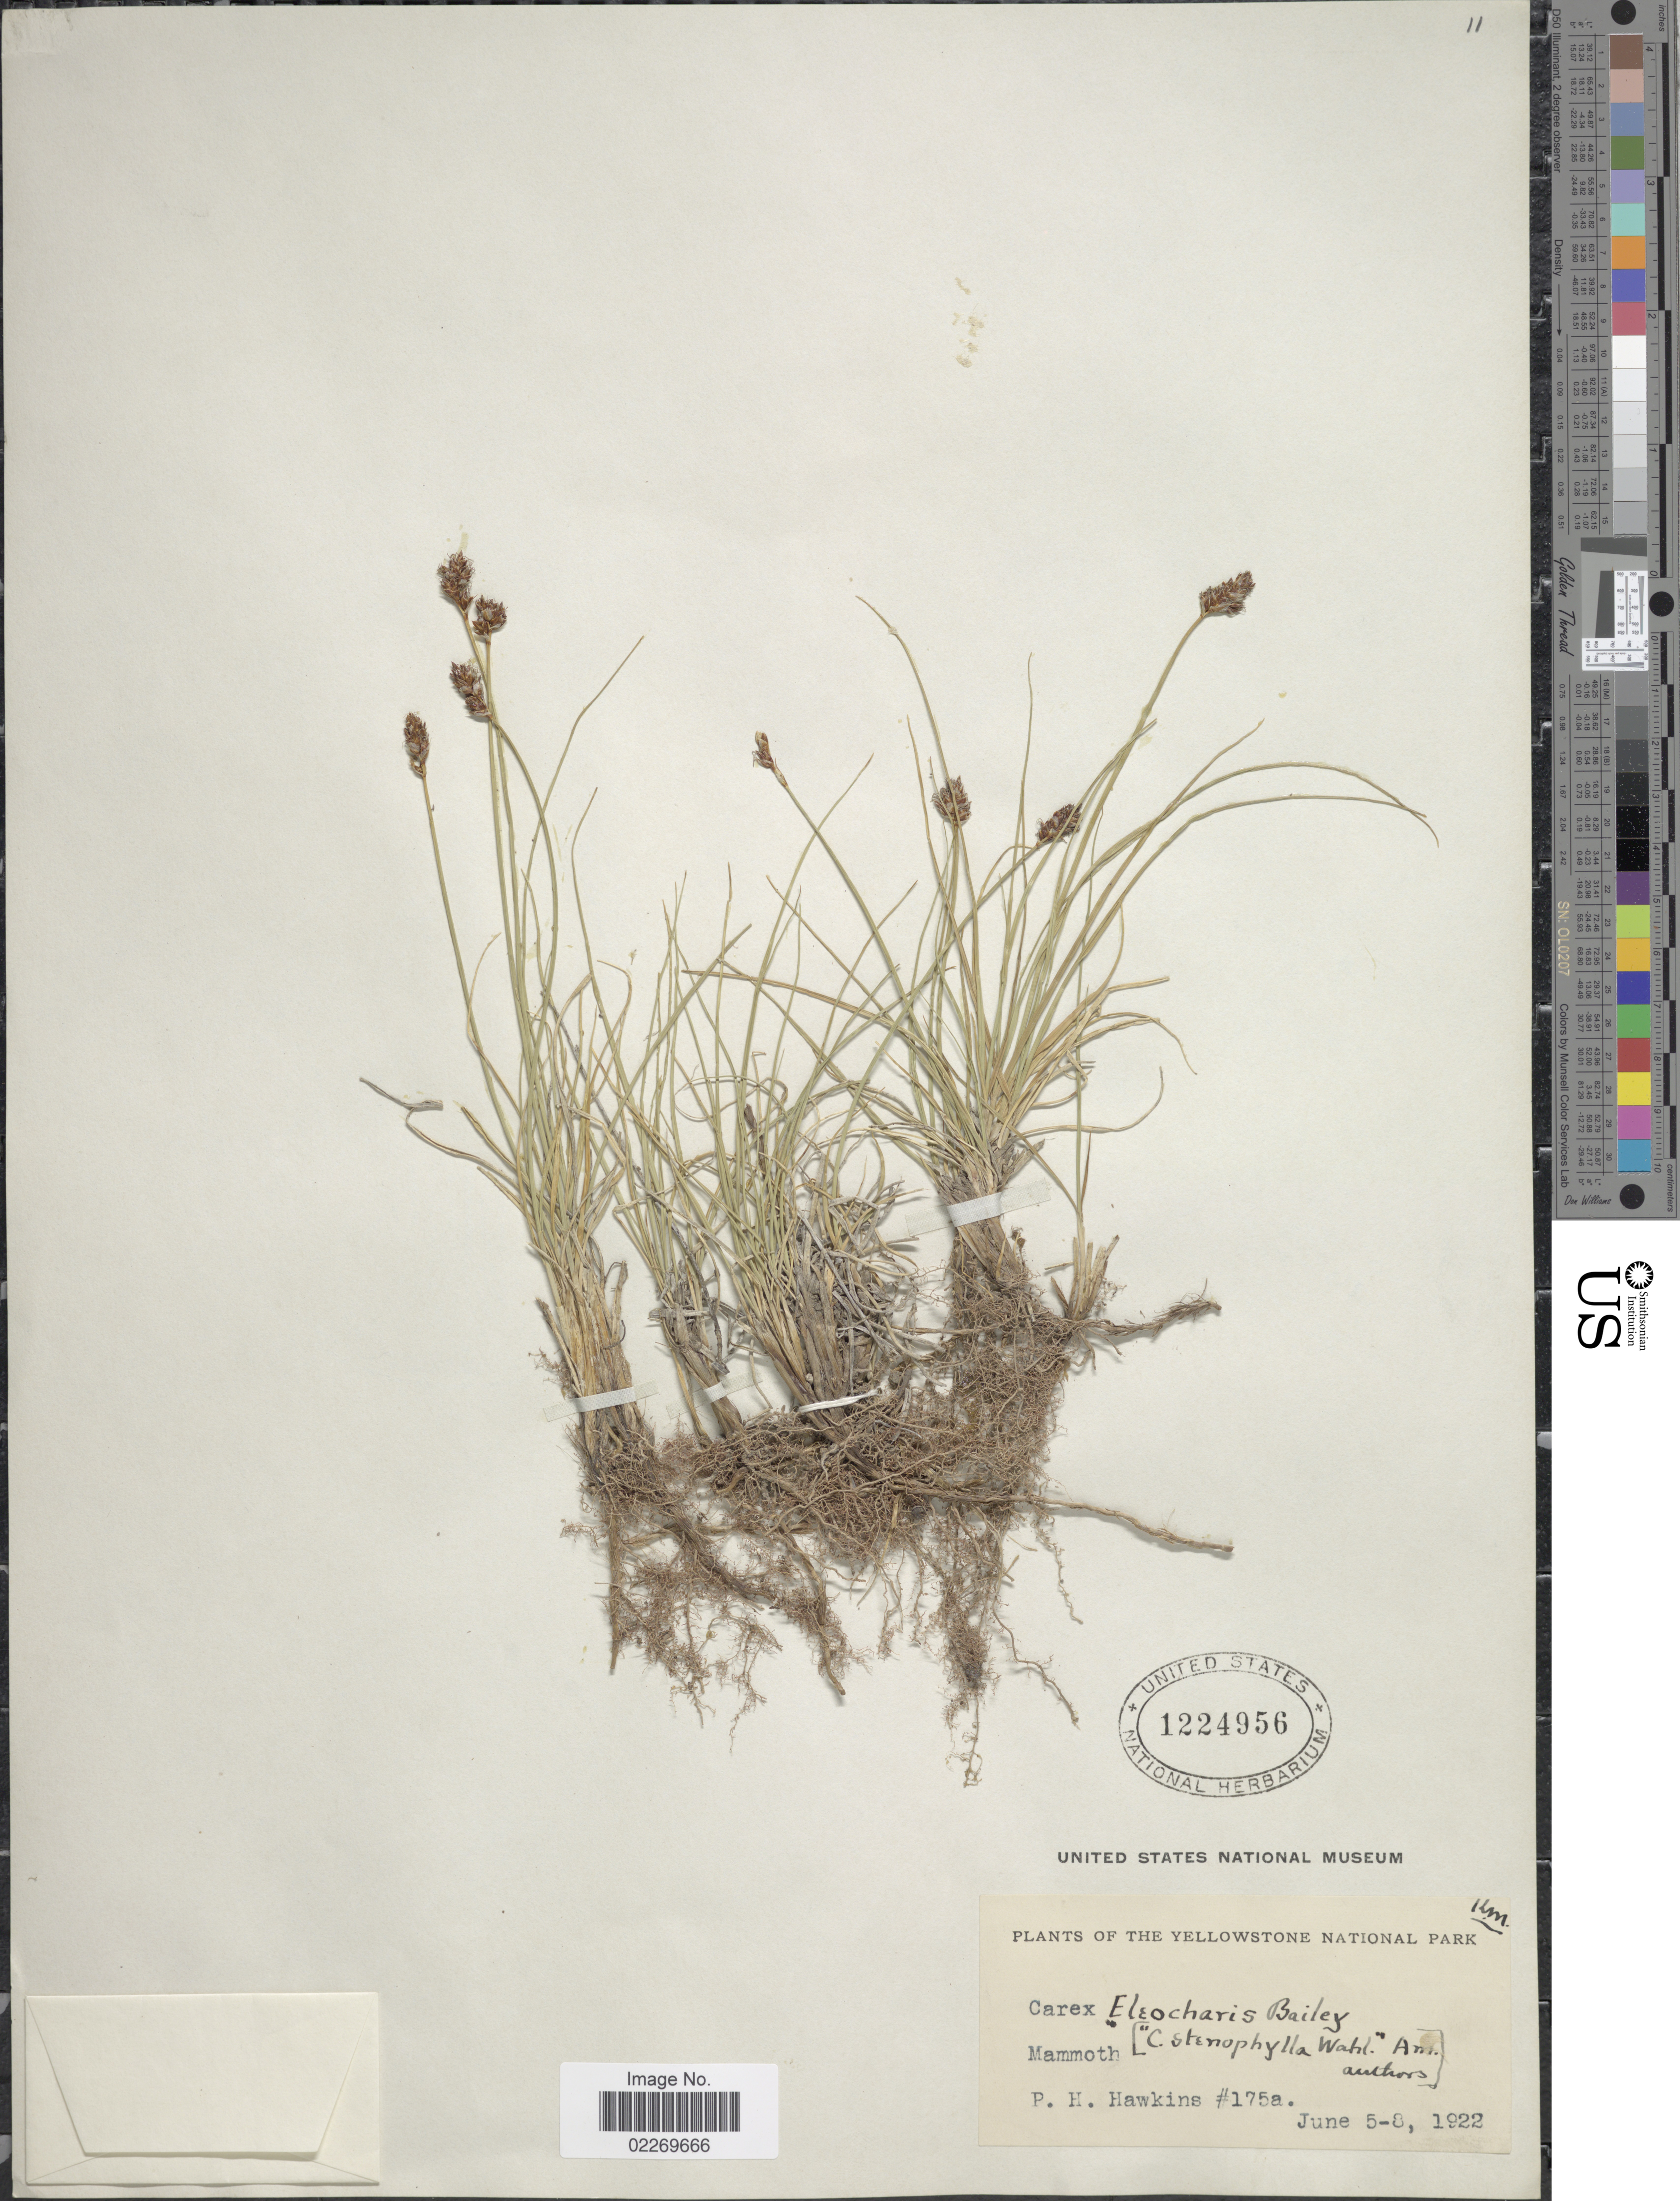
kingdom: Plantae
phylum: Tracheophyta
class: Liliopsida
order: Poales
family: Cyperaceae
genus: Carex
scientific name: Carex eleocharis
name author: L.H. Bailey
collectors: P. Hawkins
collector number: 175a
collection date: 1922-06-05/1922-06-08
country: United States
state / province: Wyoming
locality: Yellowstone National Park. Mammoth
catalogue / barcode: US 1224956